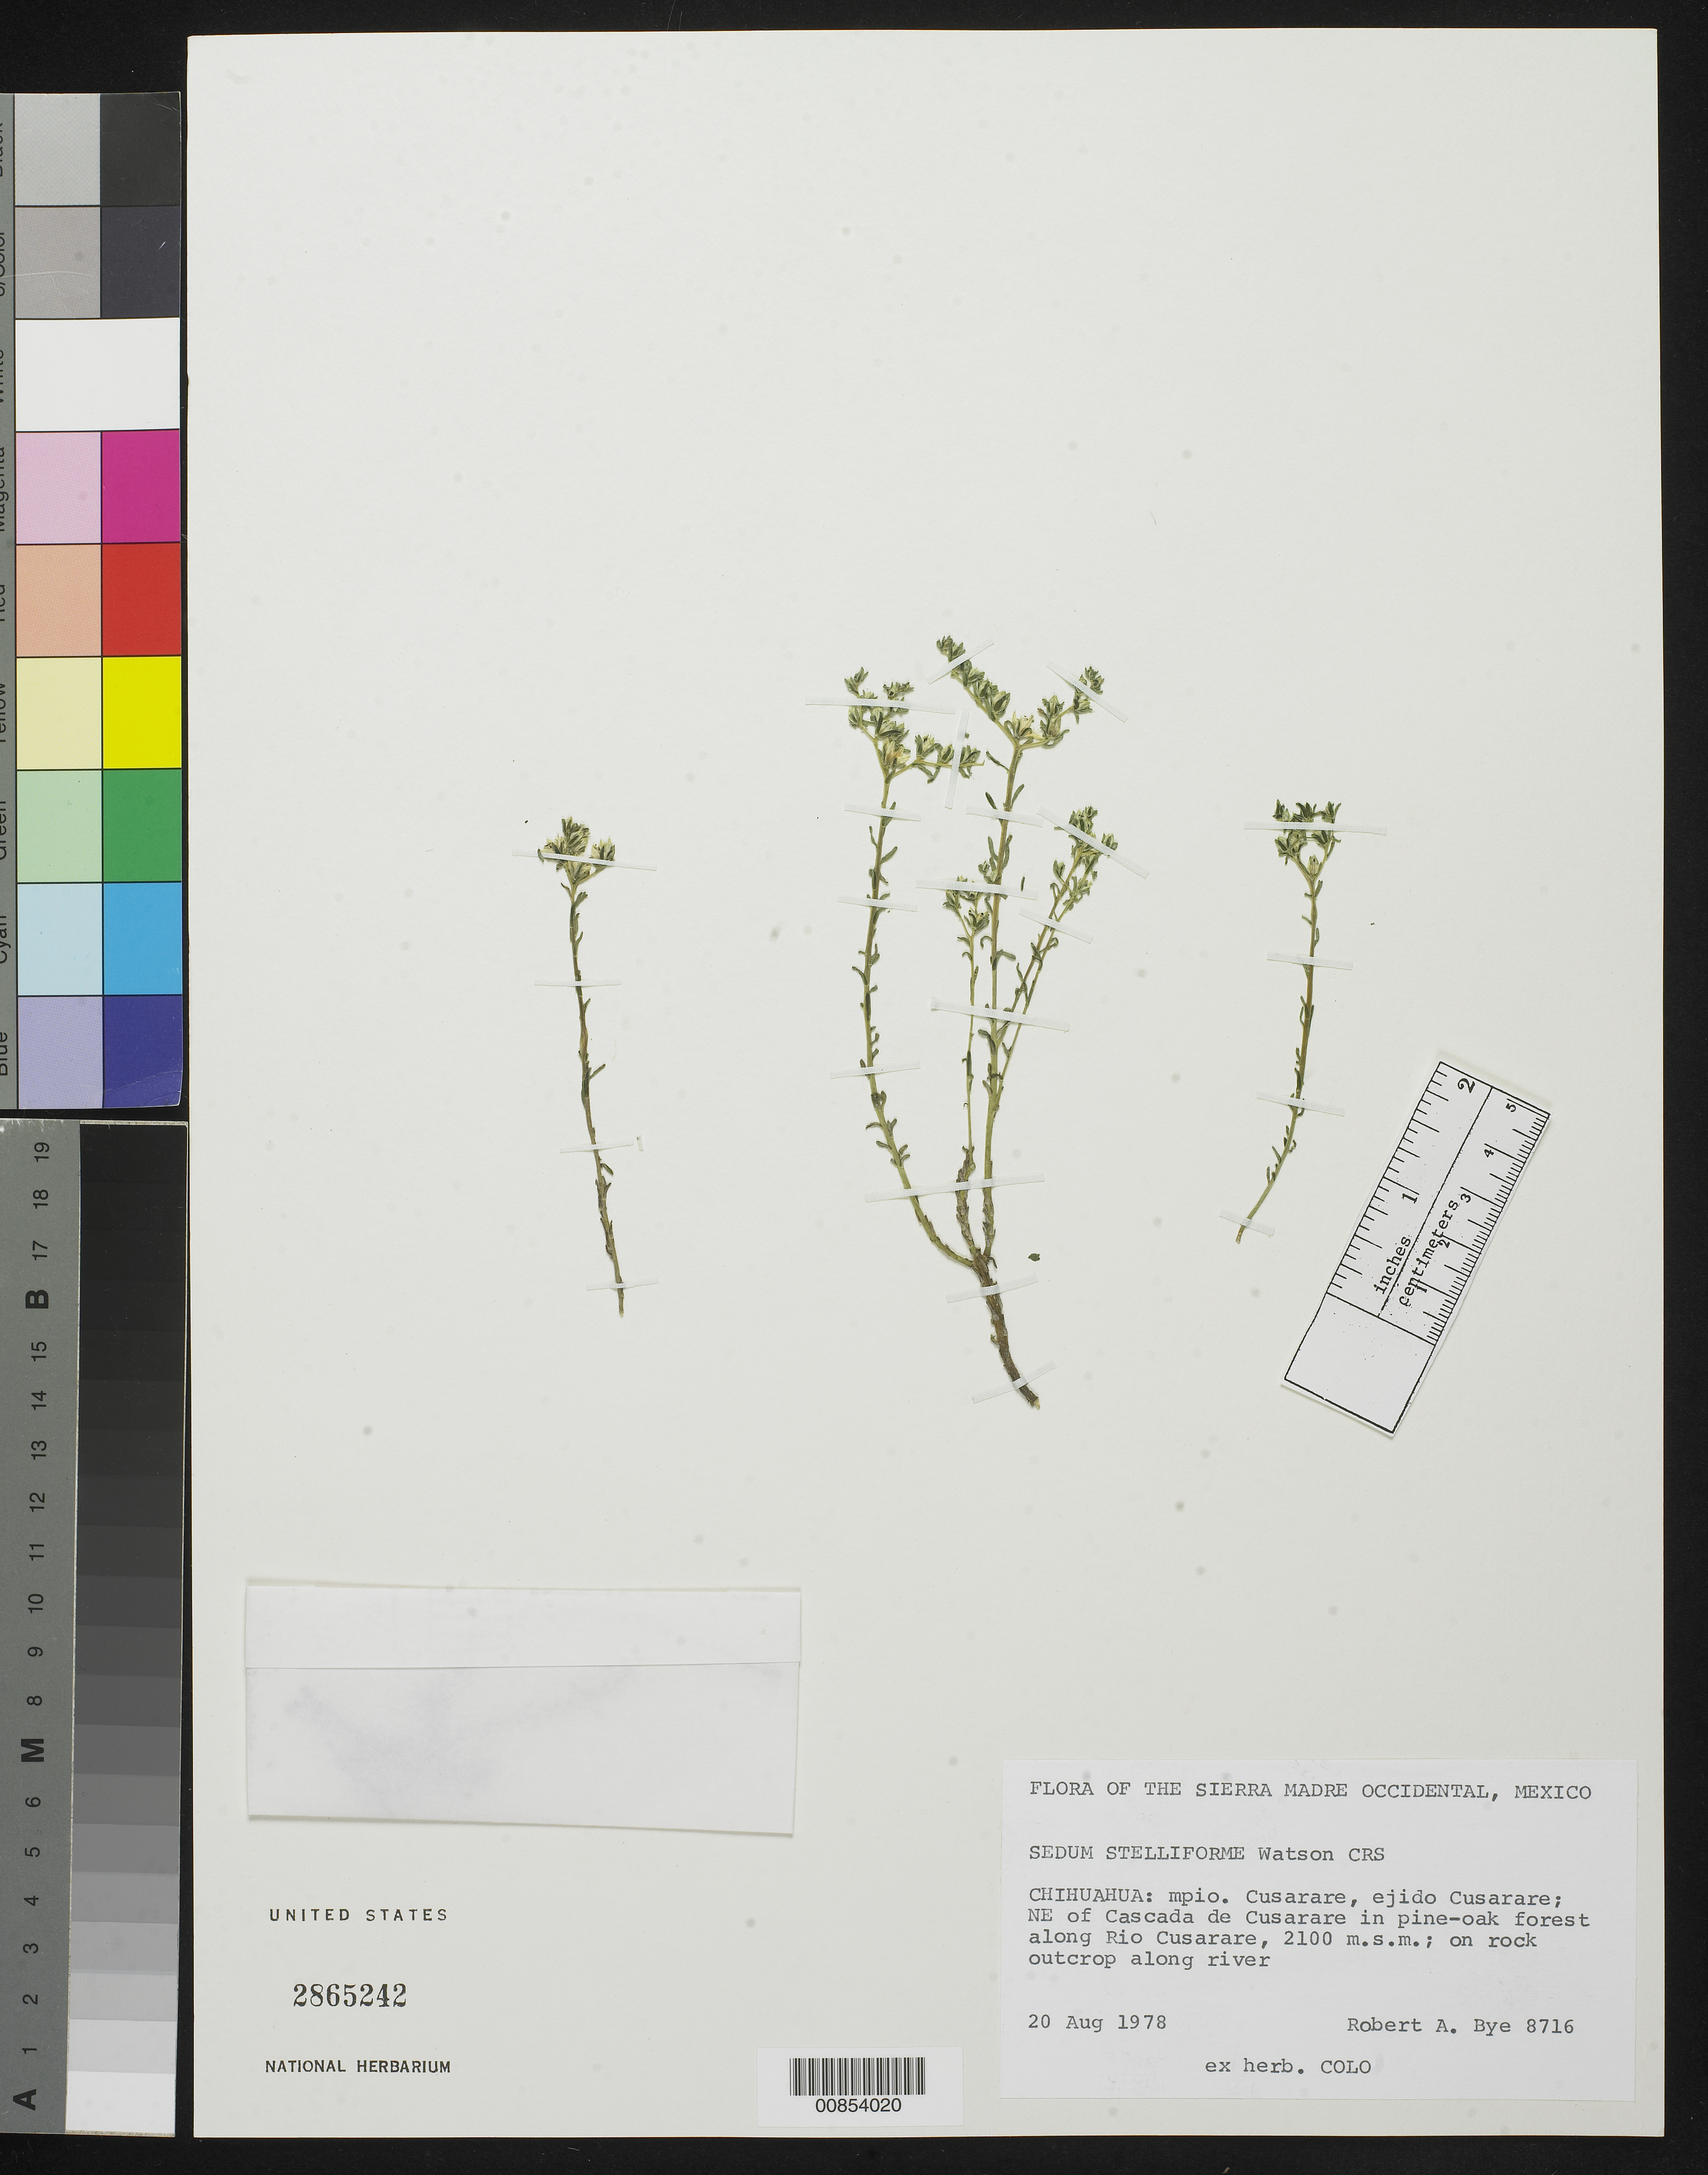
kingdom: Plantae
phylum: Tracheophyta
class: Magnoliopsida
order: Saxifragales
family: Crassulaceae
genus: Sedum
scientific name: Sedum stelliforme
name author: S. Watson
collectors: R. A. Bye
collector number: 8716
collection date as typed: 20 Aug 1978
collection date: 1978-08-20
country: Mexico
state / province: Chihuahua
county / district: Cusarare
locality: Ejido Cusarare; NE of Cascada de Cusarare.Along Río Cusarare.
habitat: In pine-oak forest. On rock outcrop along river.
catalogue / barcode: US 2865242